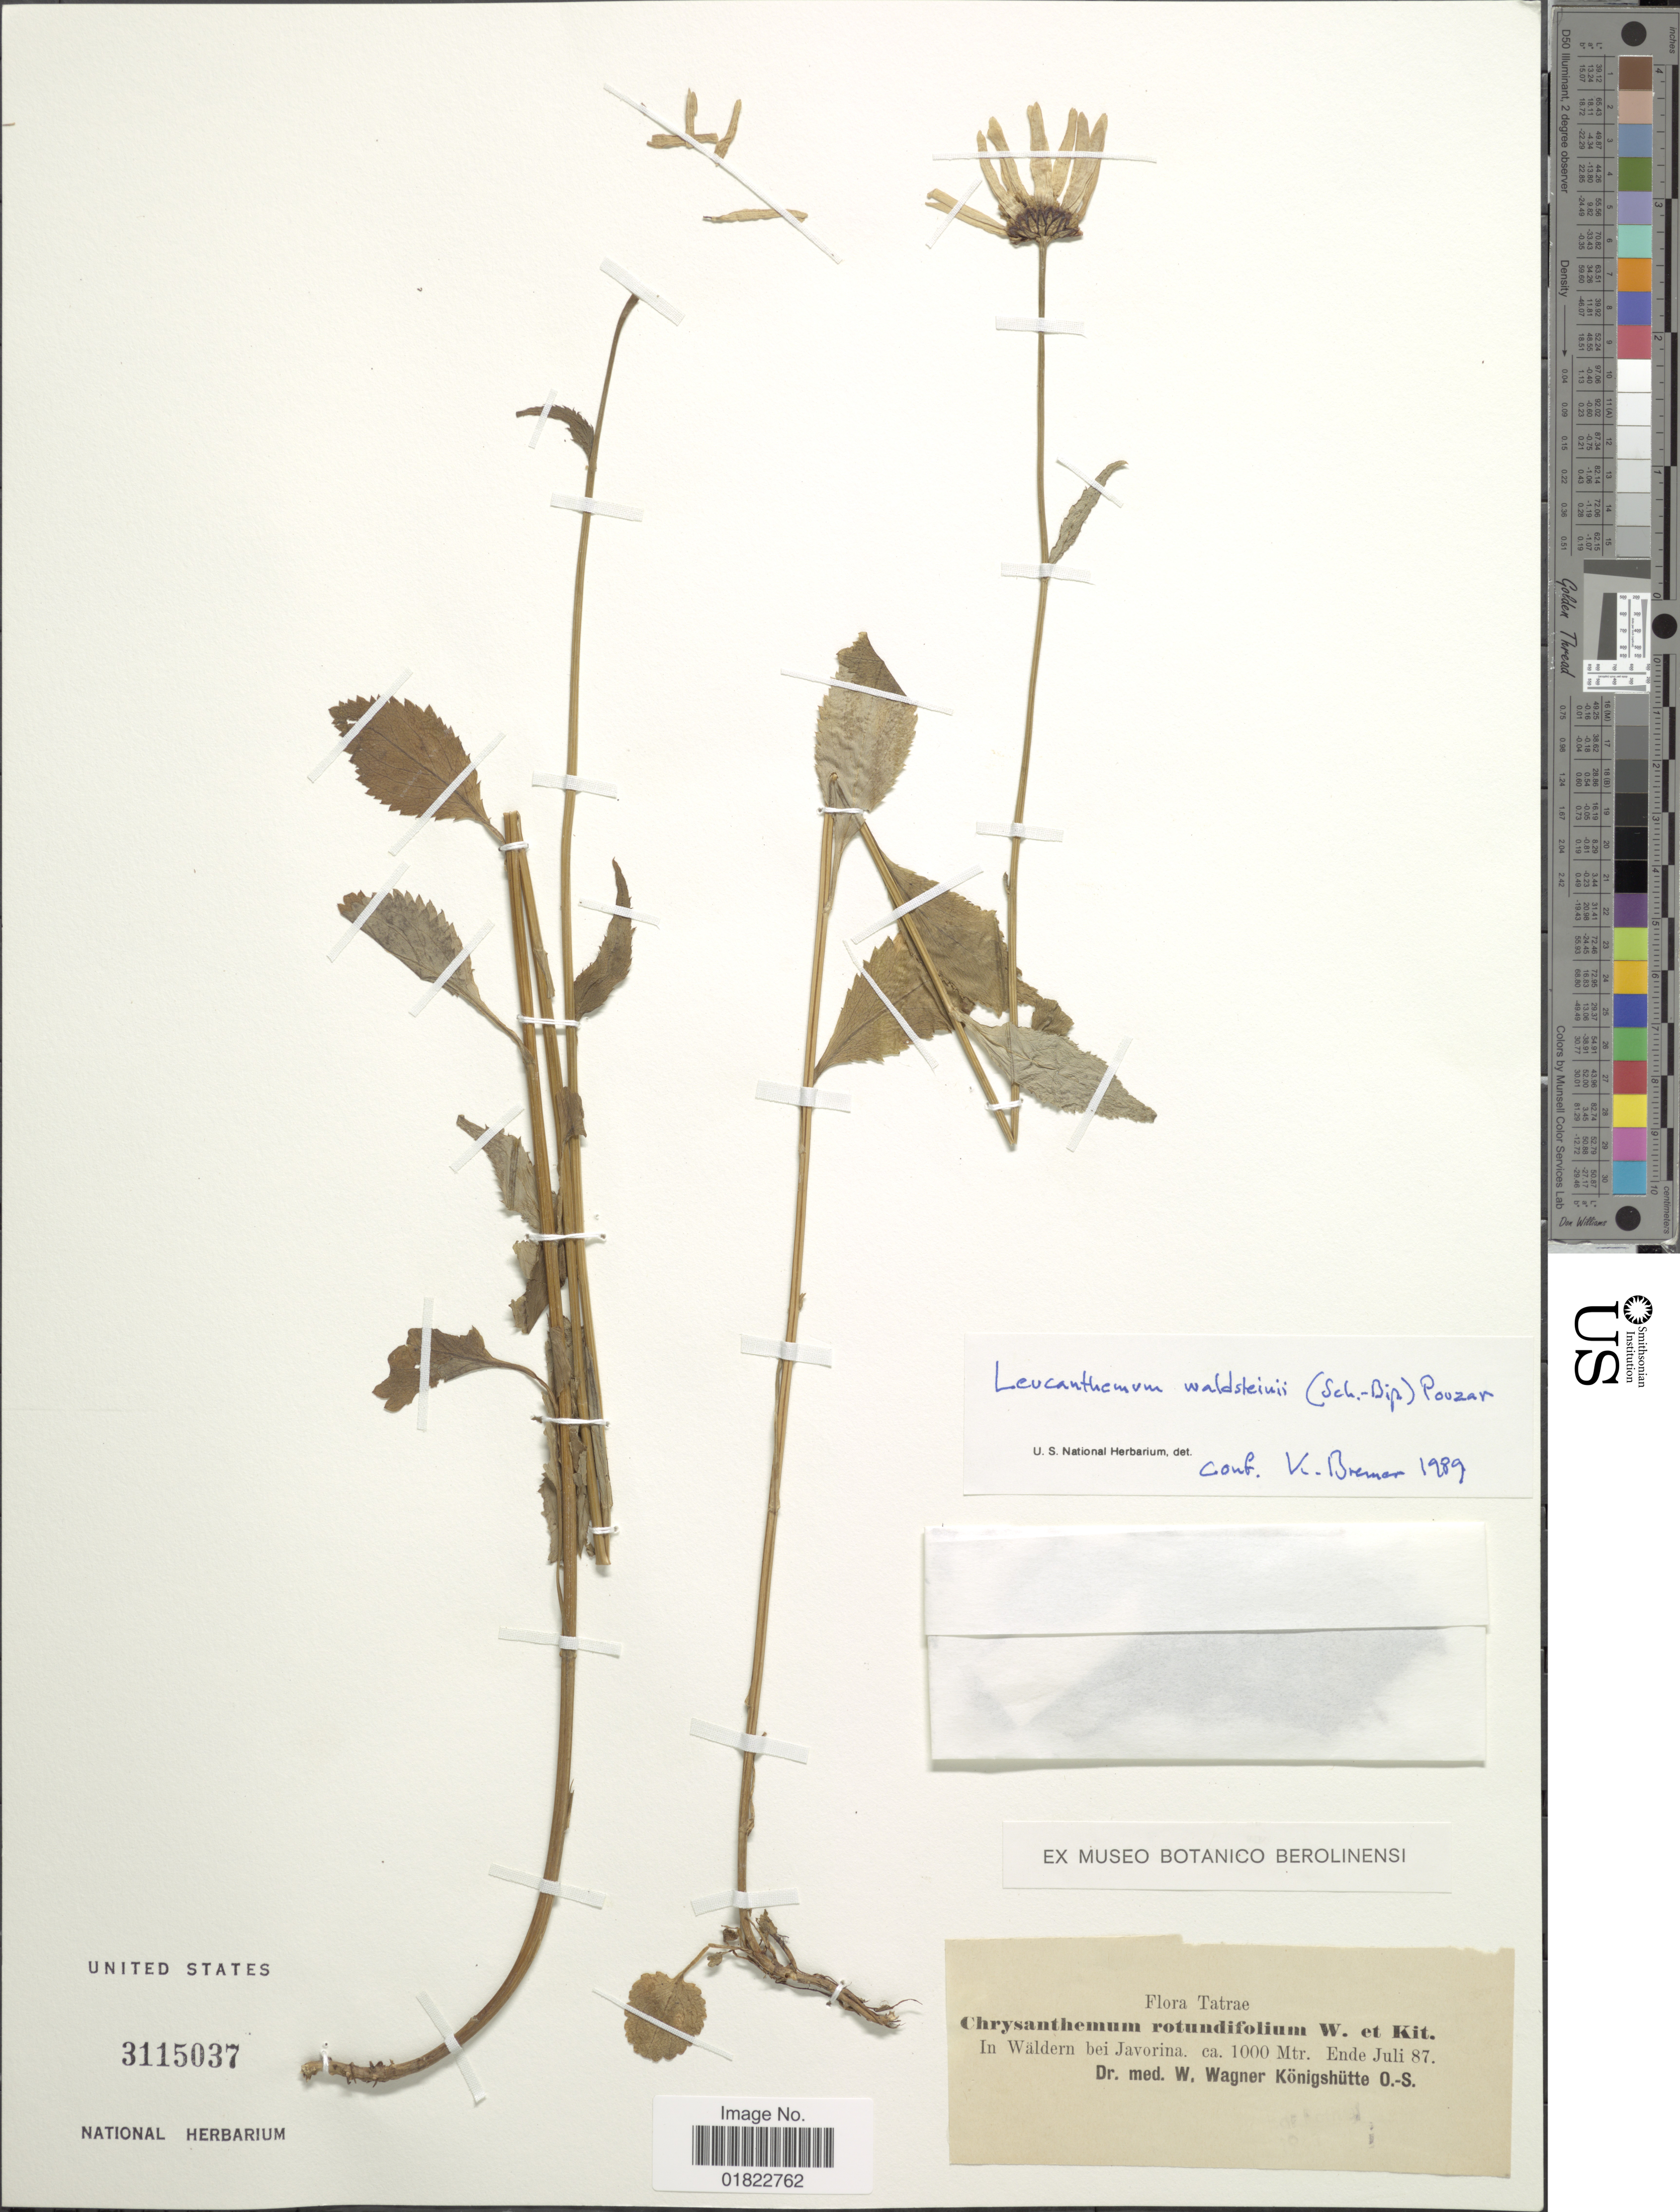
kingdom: Plantae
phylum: Tracheophyta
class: Magnoliopsida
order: Asterales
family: Asteraceae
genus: Leucanthemum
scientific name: Leucanthemum waldsteinii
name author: (Sch. Bip.) Pouzar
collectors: W. Königshutte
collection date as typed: Transcribed d/m/y: /7/87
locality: In Waldern bei Javorina.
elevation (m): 1000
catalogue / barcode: US 3115037